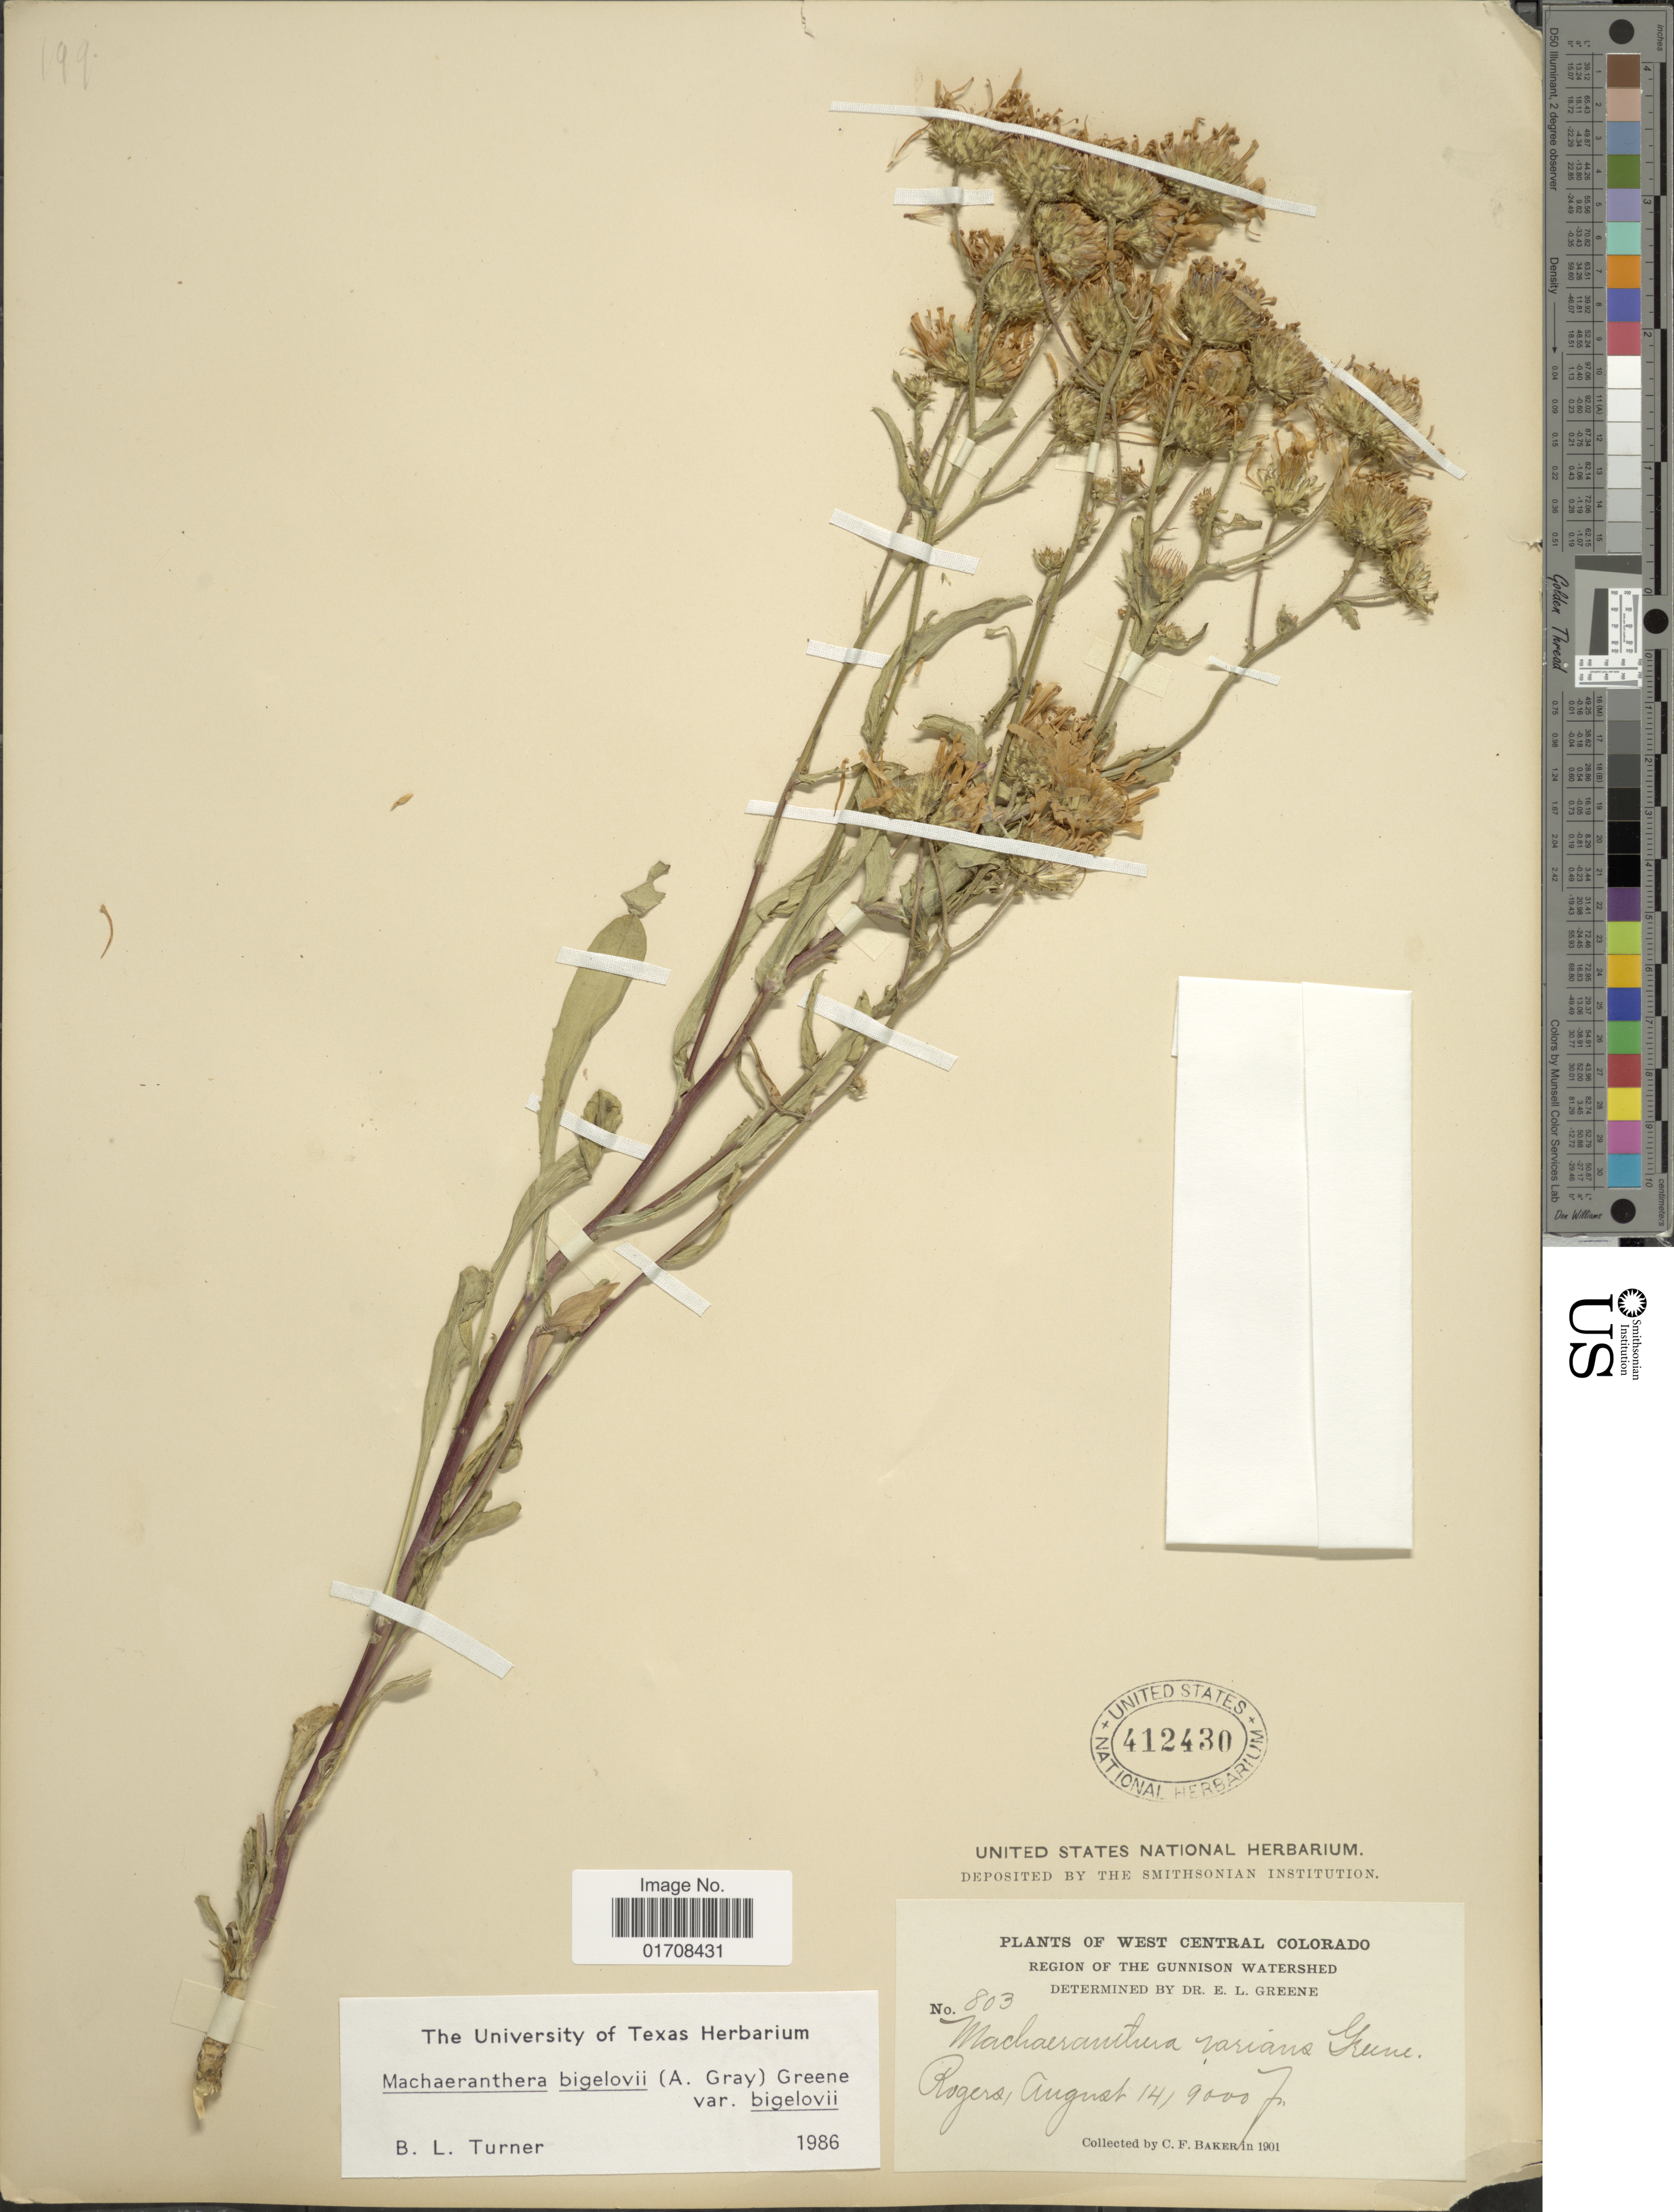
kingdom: Plantae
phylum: Tracheophyta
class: Magnoliopsida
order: Asterales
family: Asteraceae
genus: Machaeranthera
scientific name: Machaeranthera bigelovii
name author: (A. Gray) Greene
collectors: C. F. Baker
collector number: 803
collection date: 1901-08-14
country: United States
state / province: Colorado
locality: West Central Colorado, region of the Gunnison Watershed, Rogers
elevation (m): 2743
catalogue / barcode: US 412430